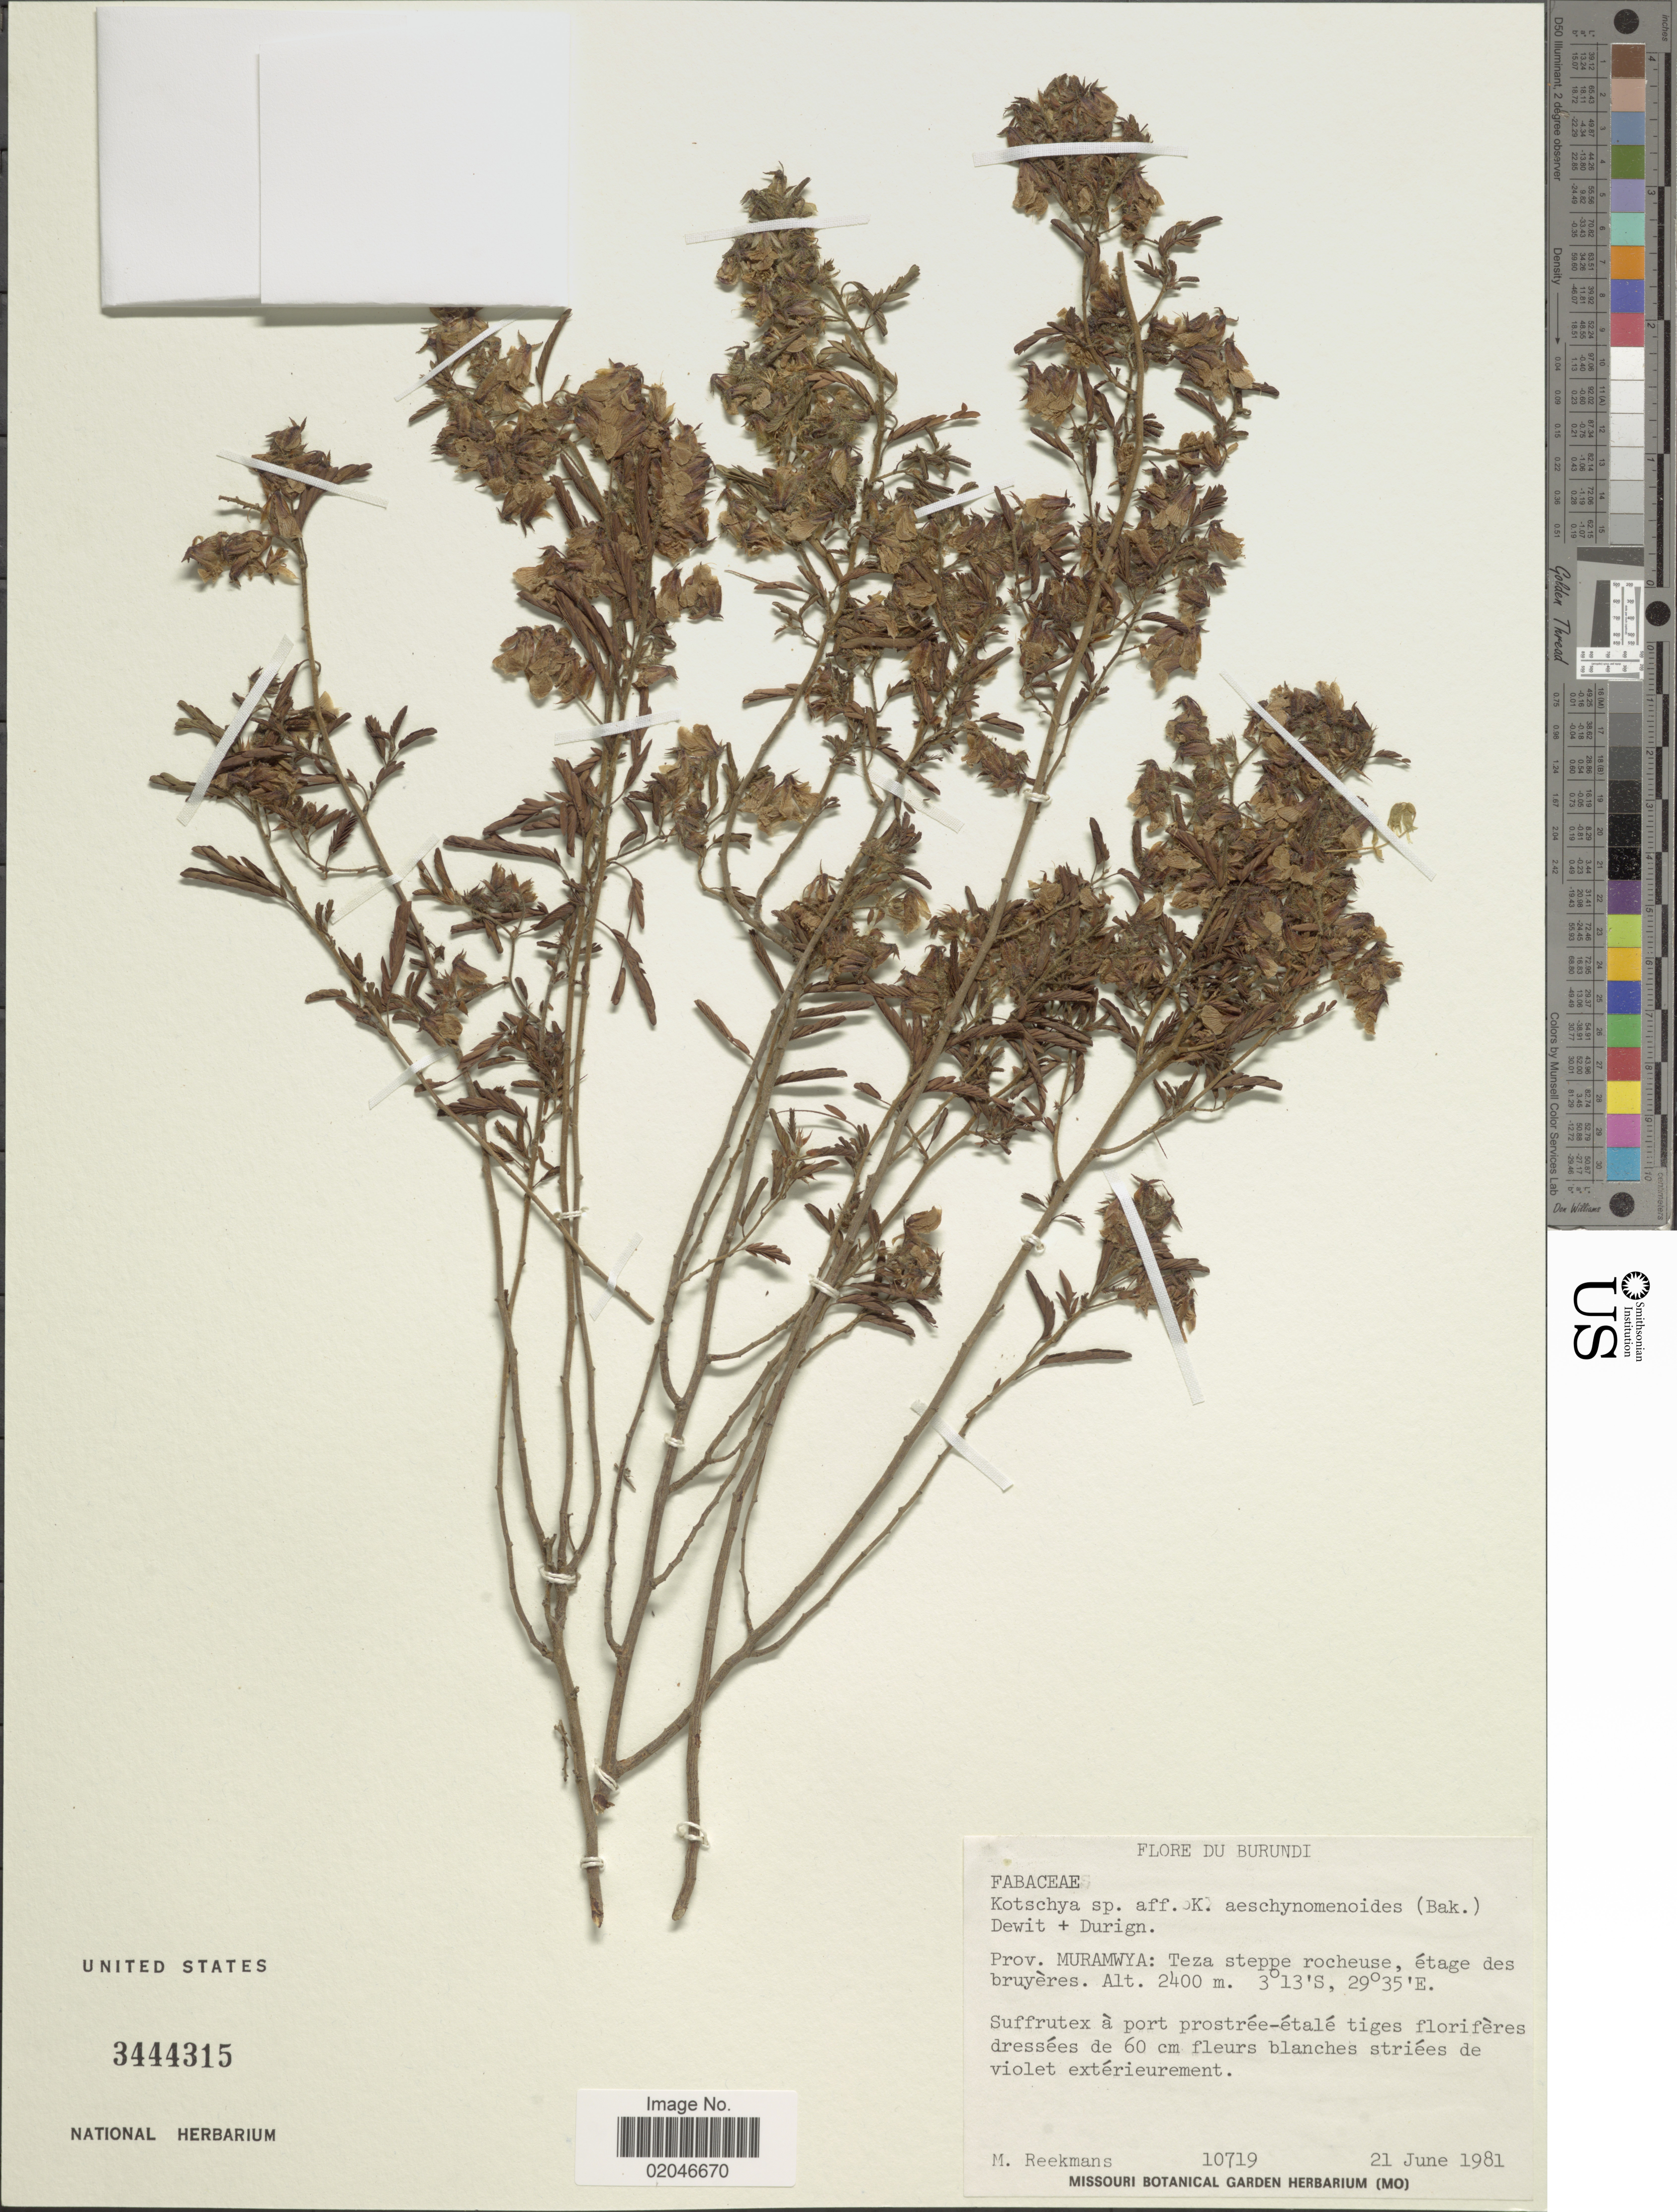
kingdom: Plantae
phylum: Tracheophyta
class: Magnoliopsida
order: Fabales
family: Fabaceae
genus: Kotschya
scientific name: Kotschya aeschnomenoides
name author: (Baker) Dewit & P.A. Duvign.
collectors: M. Reekmans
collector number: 10719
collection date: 1981-06-21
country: Burundi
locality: Prov. Muramwya: Teza steppe rocheuse, étage des bruyères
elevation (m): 2400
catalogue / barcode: US 3444315